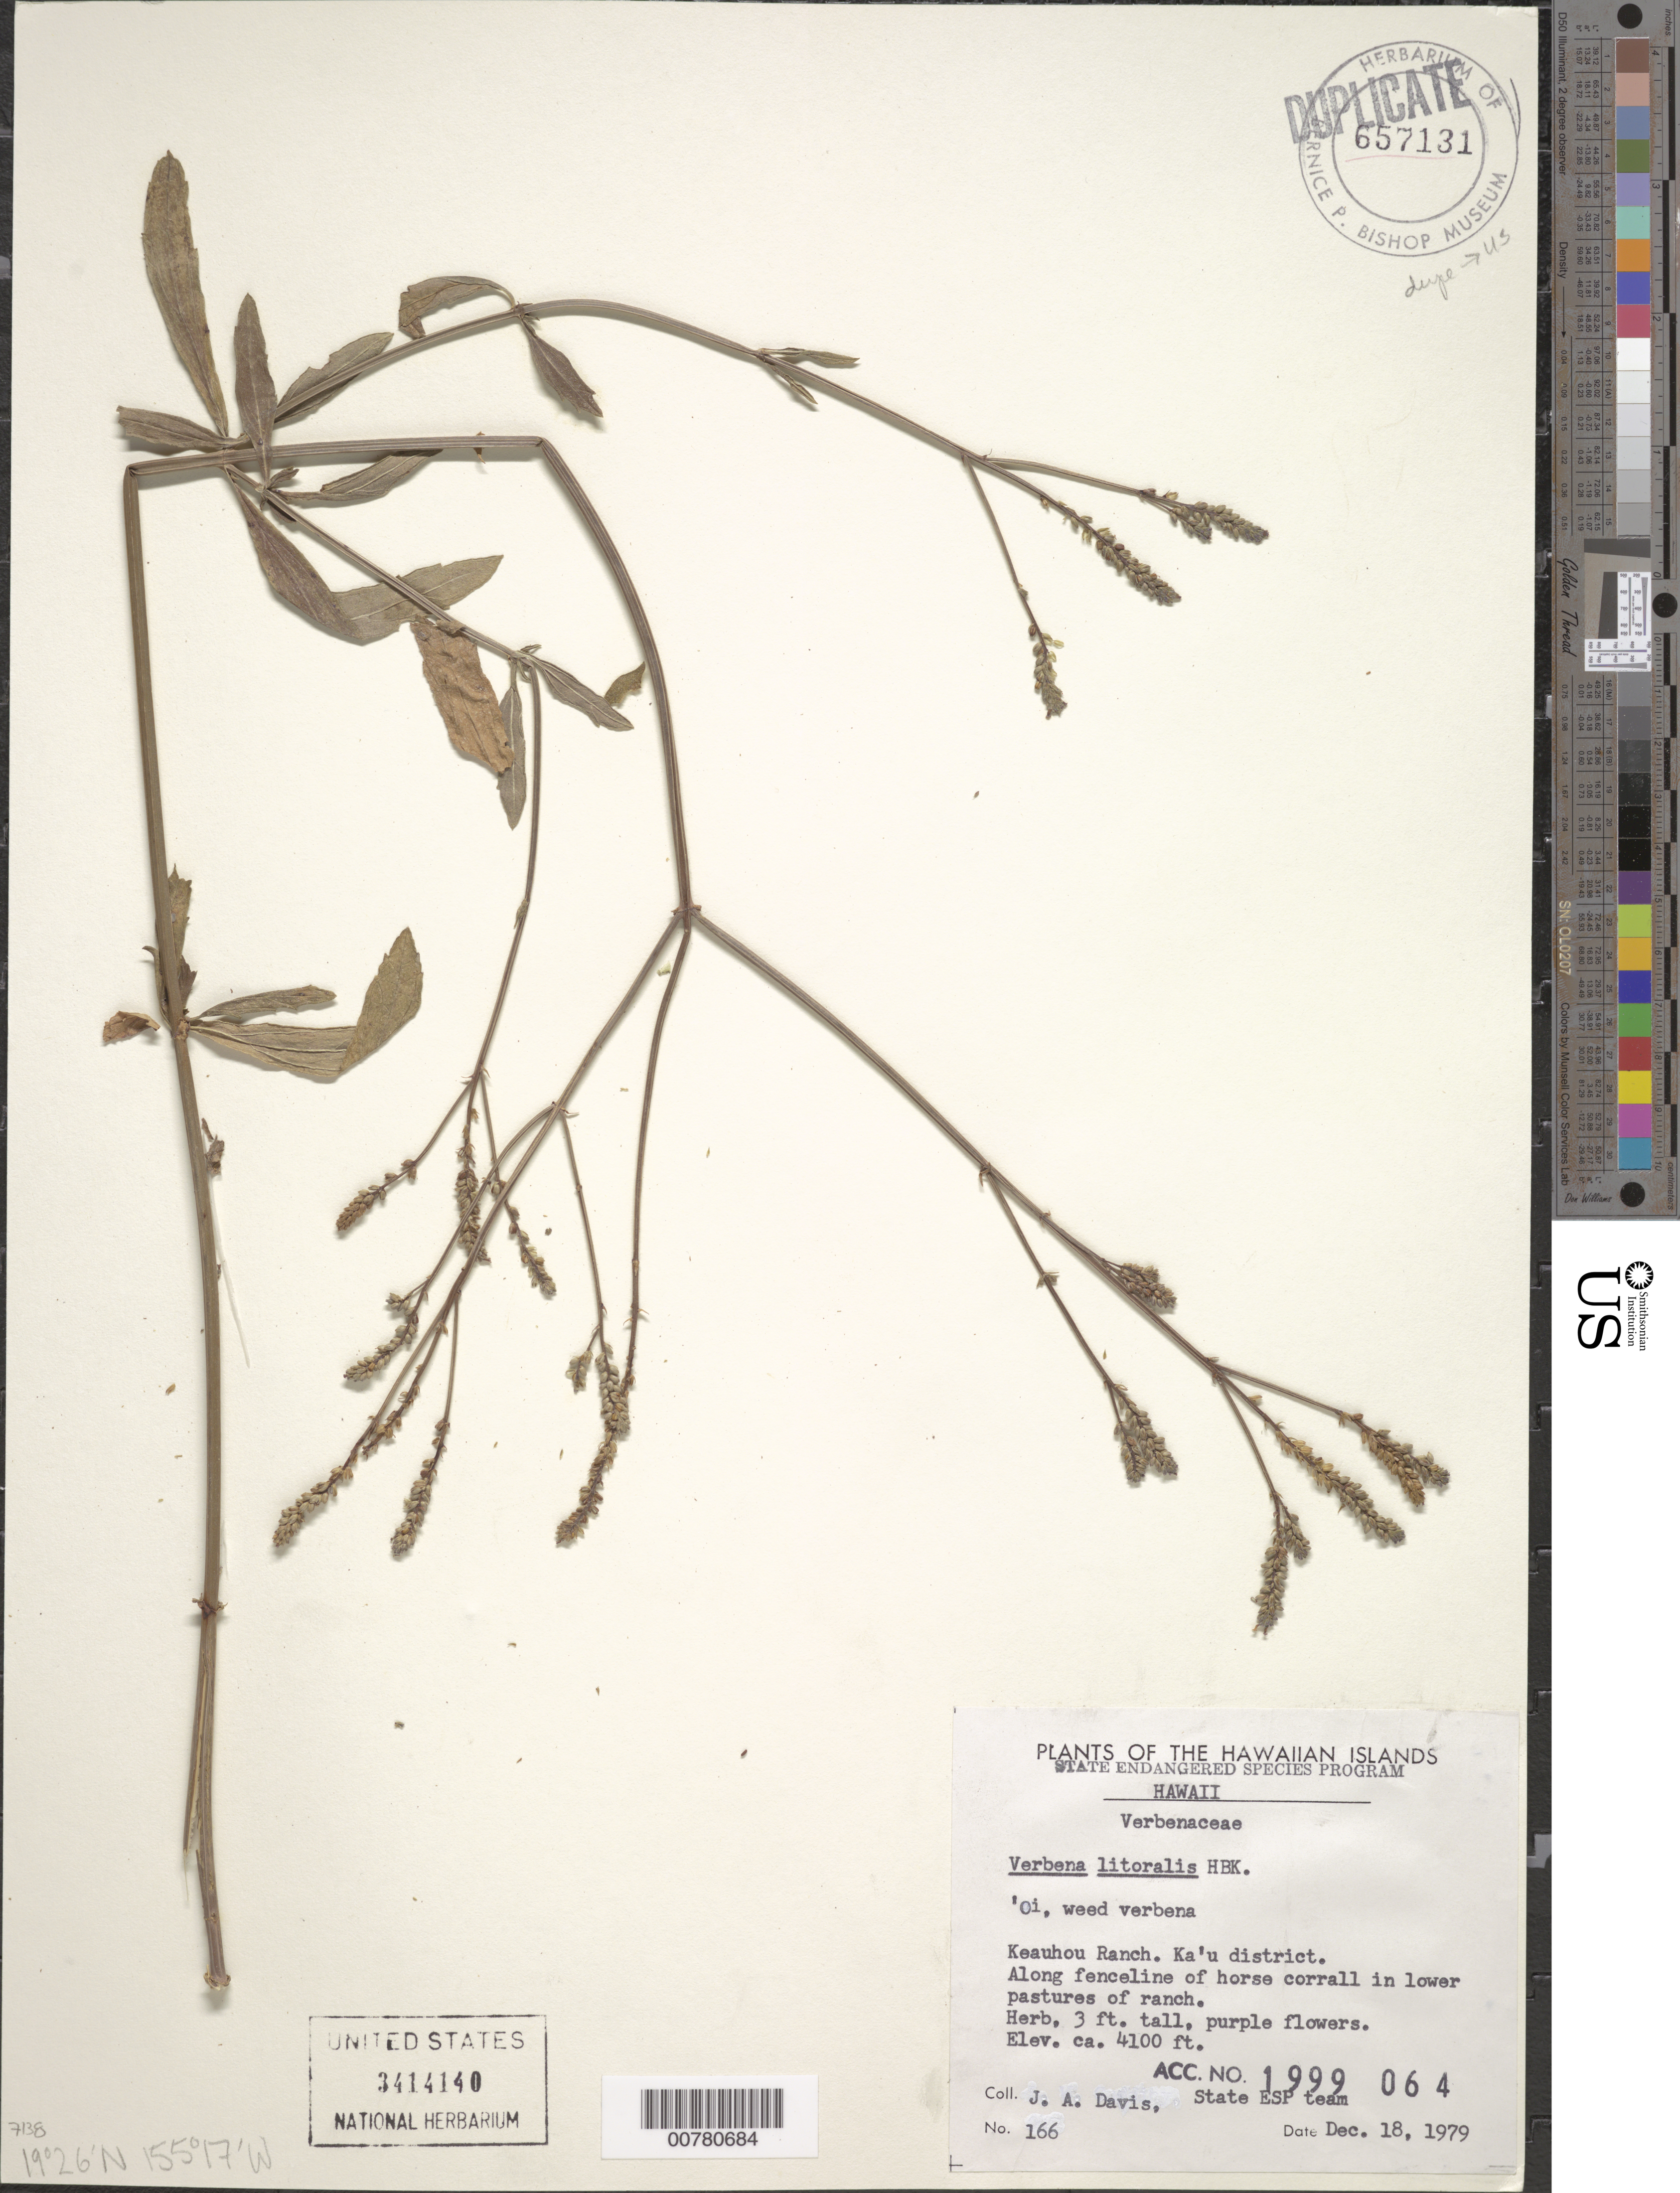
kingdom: Plantae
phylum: Tracheophyta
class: Magnoliopsida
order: Lamiales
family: Verbenaceae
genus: Verbena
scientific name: Verbena litoralis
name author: Kunth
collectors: J. Davis & State ESP team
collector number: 166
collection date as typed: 18 Dec 1979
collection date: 1979-12-18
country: United States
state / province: Hawaii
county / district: Hawaii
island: Hawaii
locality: Kau District, Keauhou Ranch.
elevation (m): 1249.7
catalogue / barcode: US 3414140